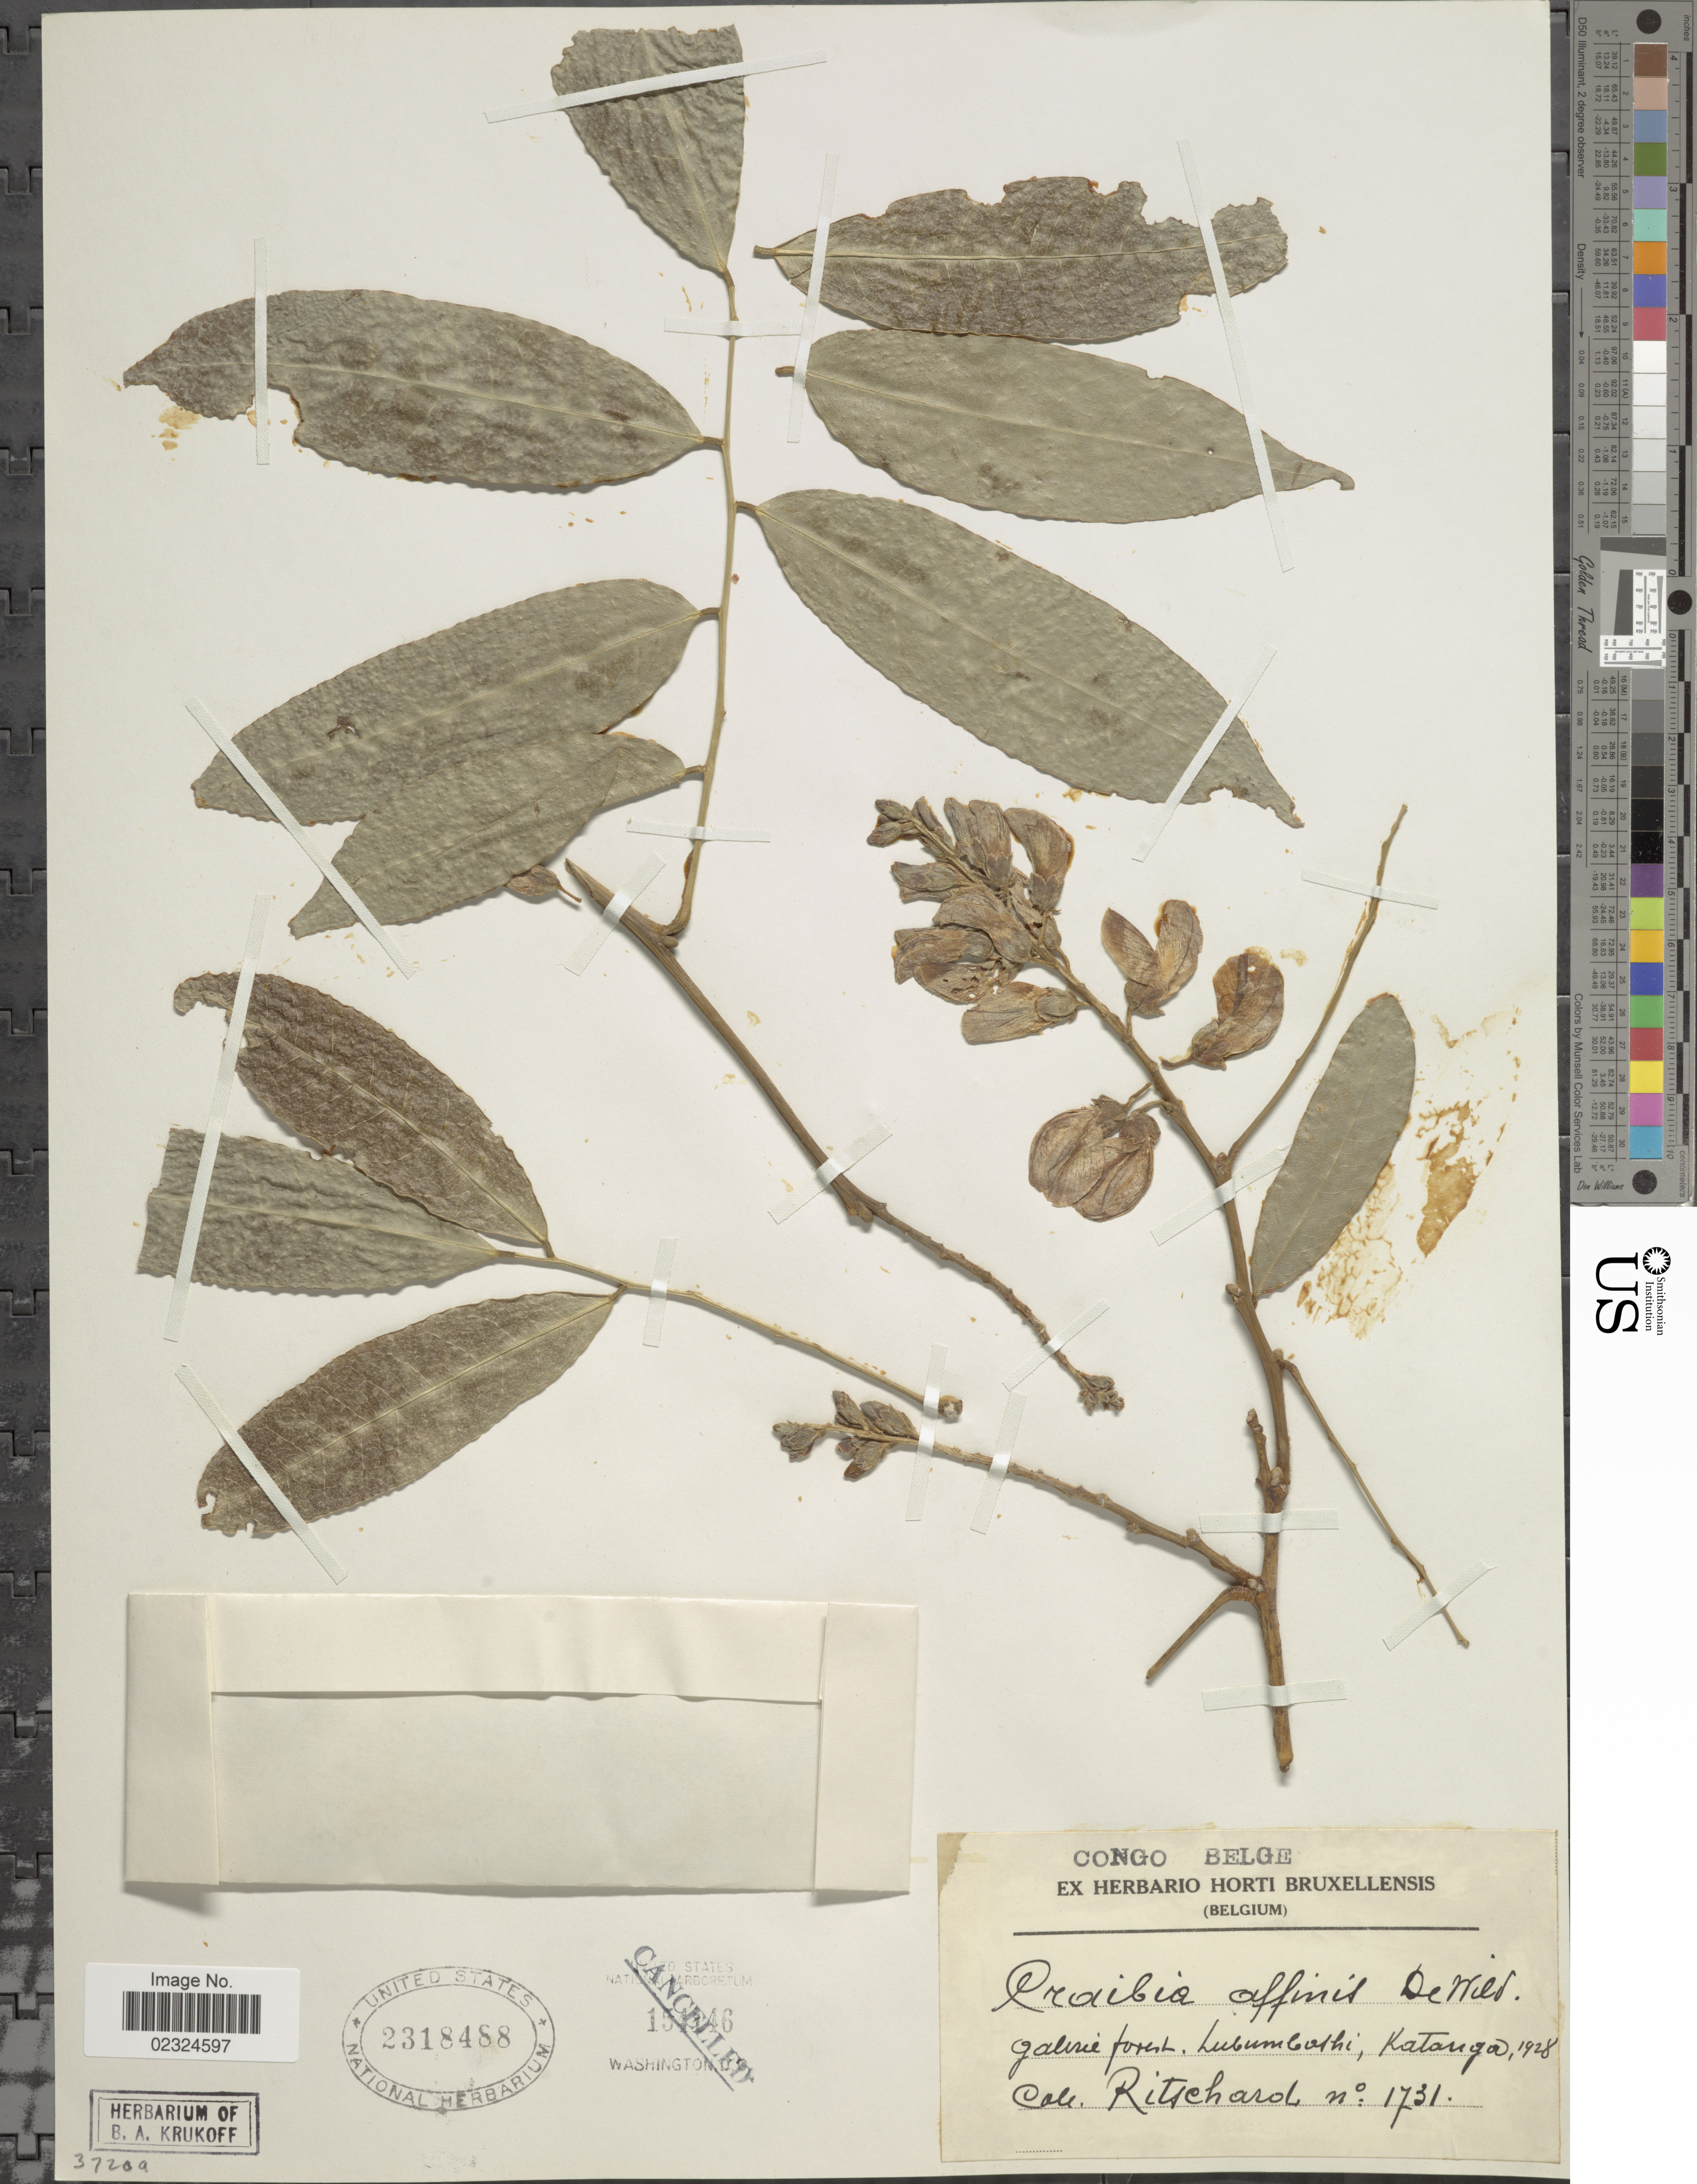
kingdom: Plantae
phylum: Tracheophyta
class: Magnoliopsida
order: Fabales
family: Fabaceae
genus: Craibia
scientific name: Craibia affinis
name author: (De Wild.) De Wild.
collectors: F. Ritschard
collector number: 1731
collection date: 1928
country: Congo, Democratic Republic of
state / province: Haut-Katanga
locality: Congo Belge. Galerie forest. Lubumbashi, Katanga.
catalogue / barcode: US 2318488